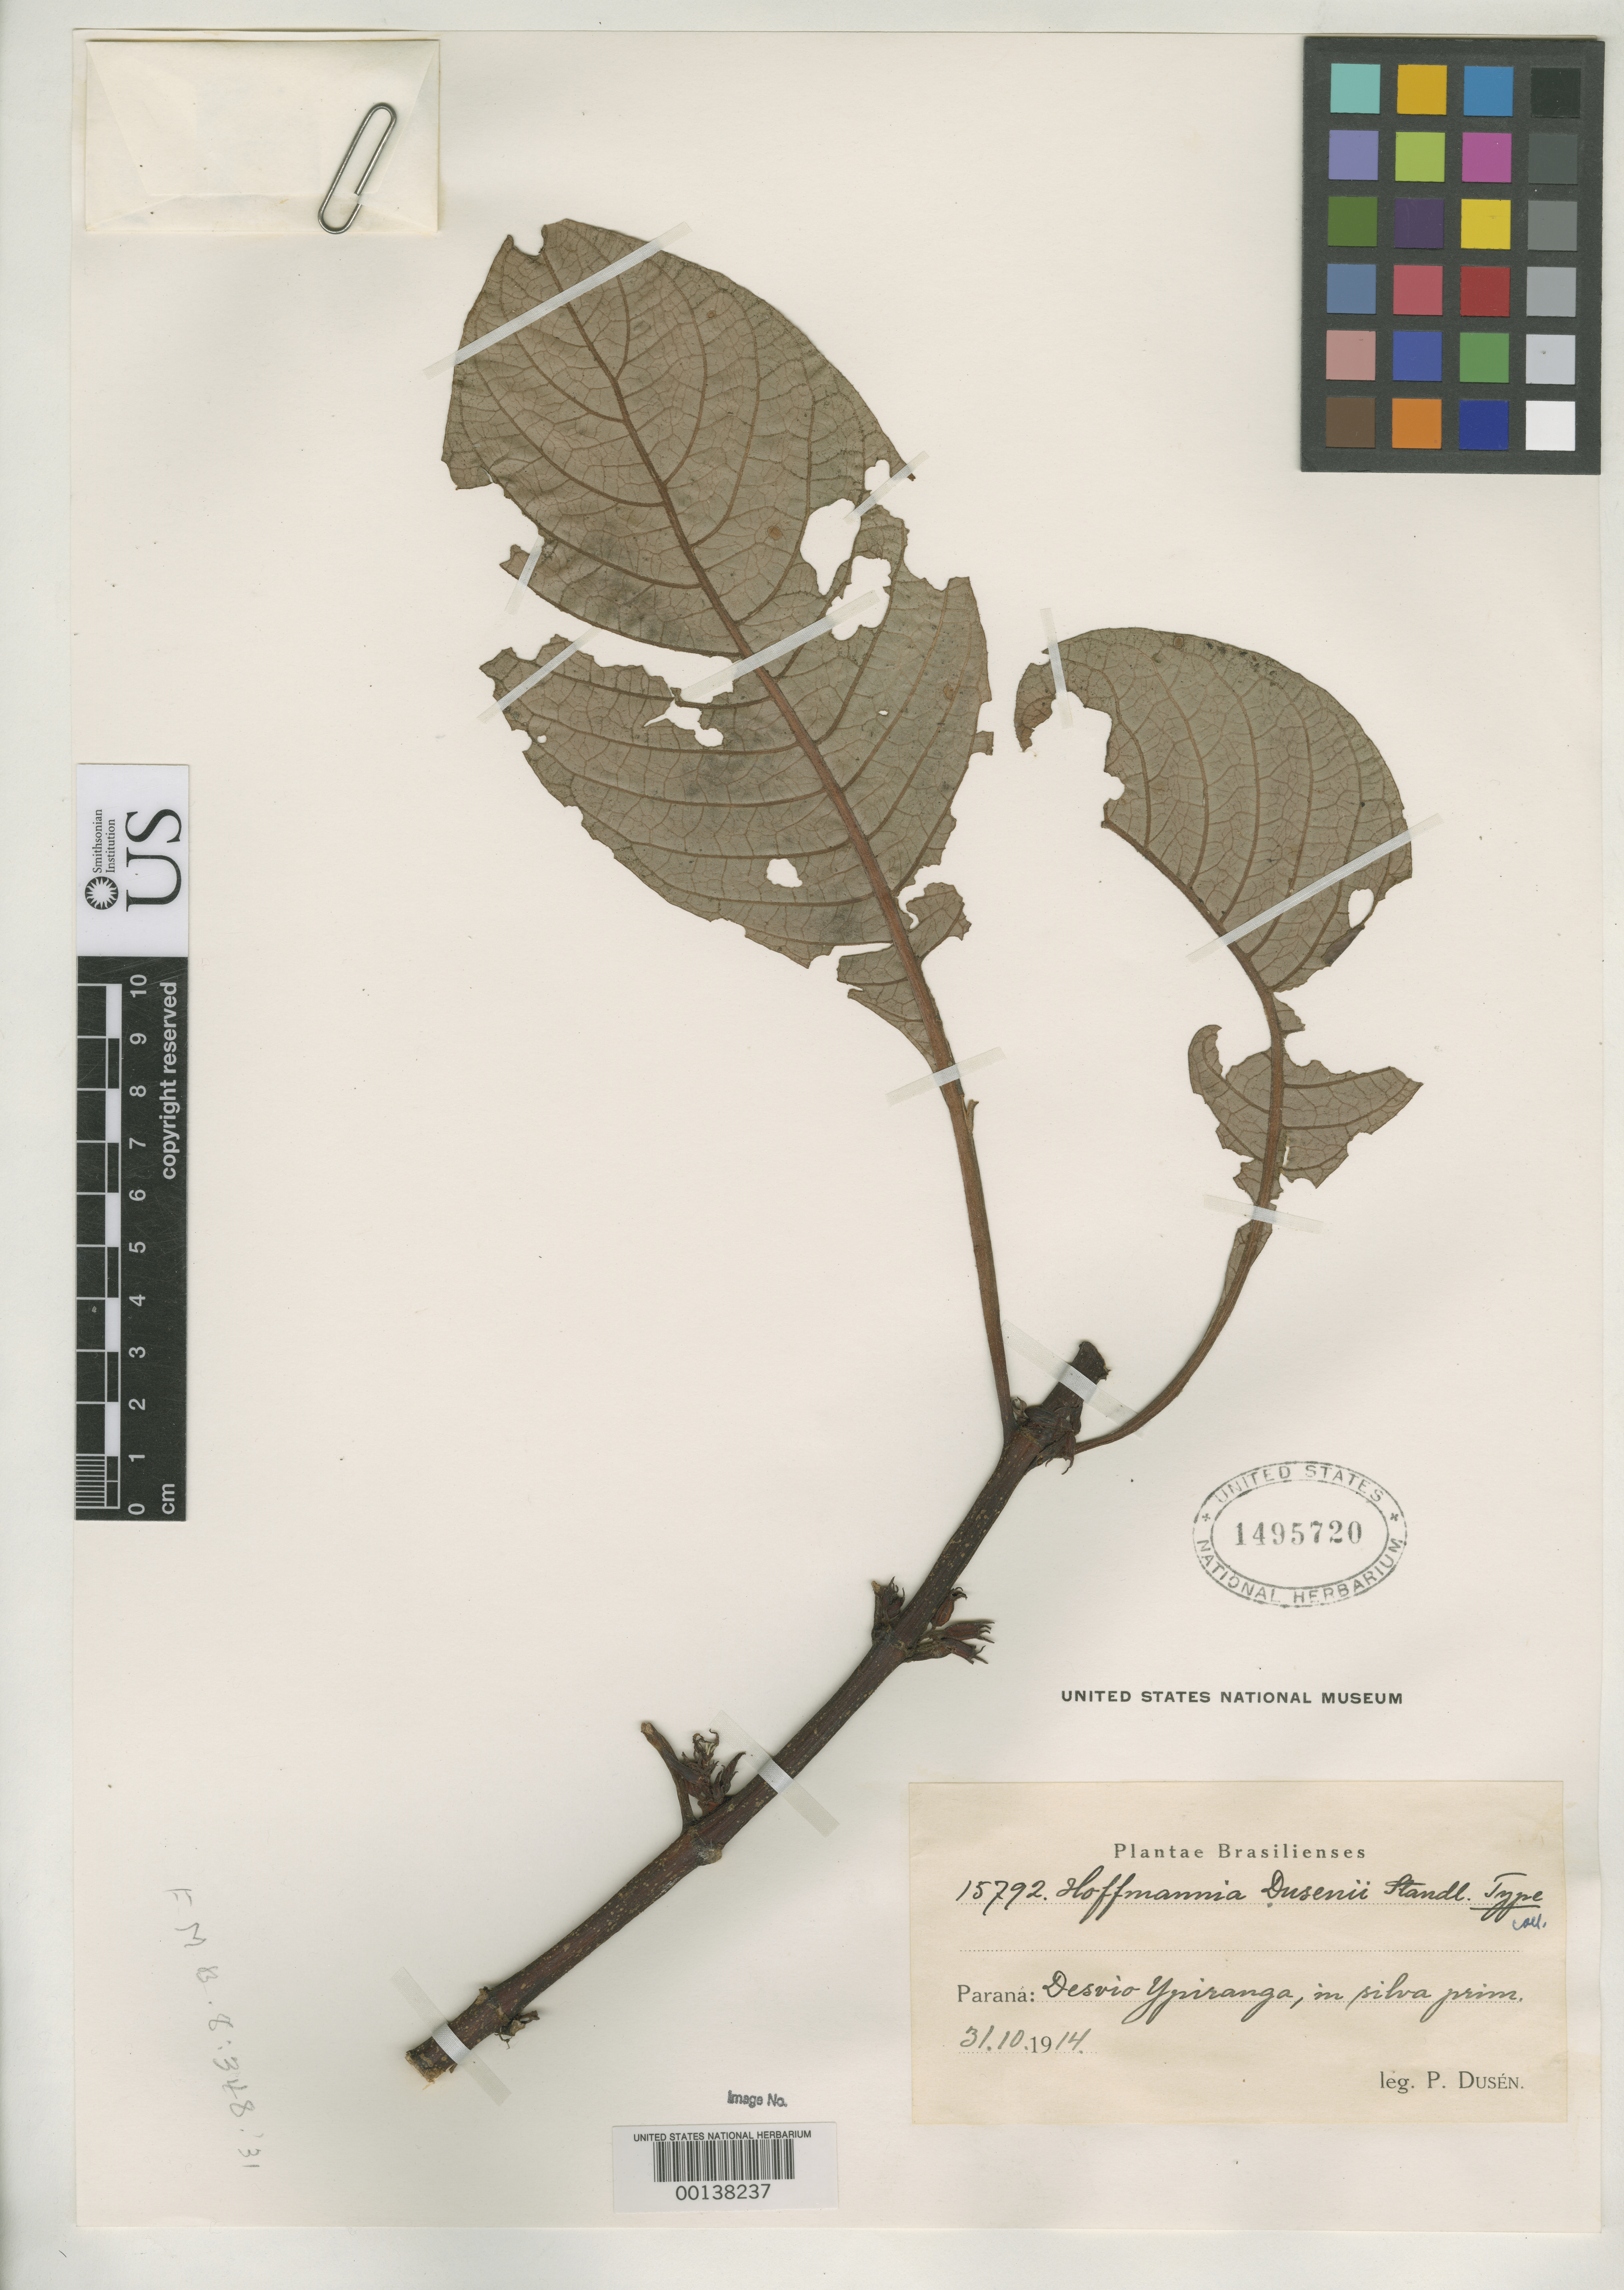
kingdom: Plantae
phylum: Tracheophyta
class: Magnoliopsida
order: Gentianales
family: Rubiaceae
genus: Hoffmannia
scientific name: Hoffmannia dusenii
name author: Standl.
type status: Isotype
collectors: P. Dusén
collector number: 15792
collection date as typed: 31 Oct 1914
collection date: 1914-10-31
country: Brazil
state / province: Paraná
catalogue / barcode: US 1495720